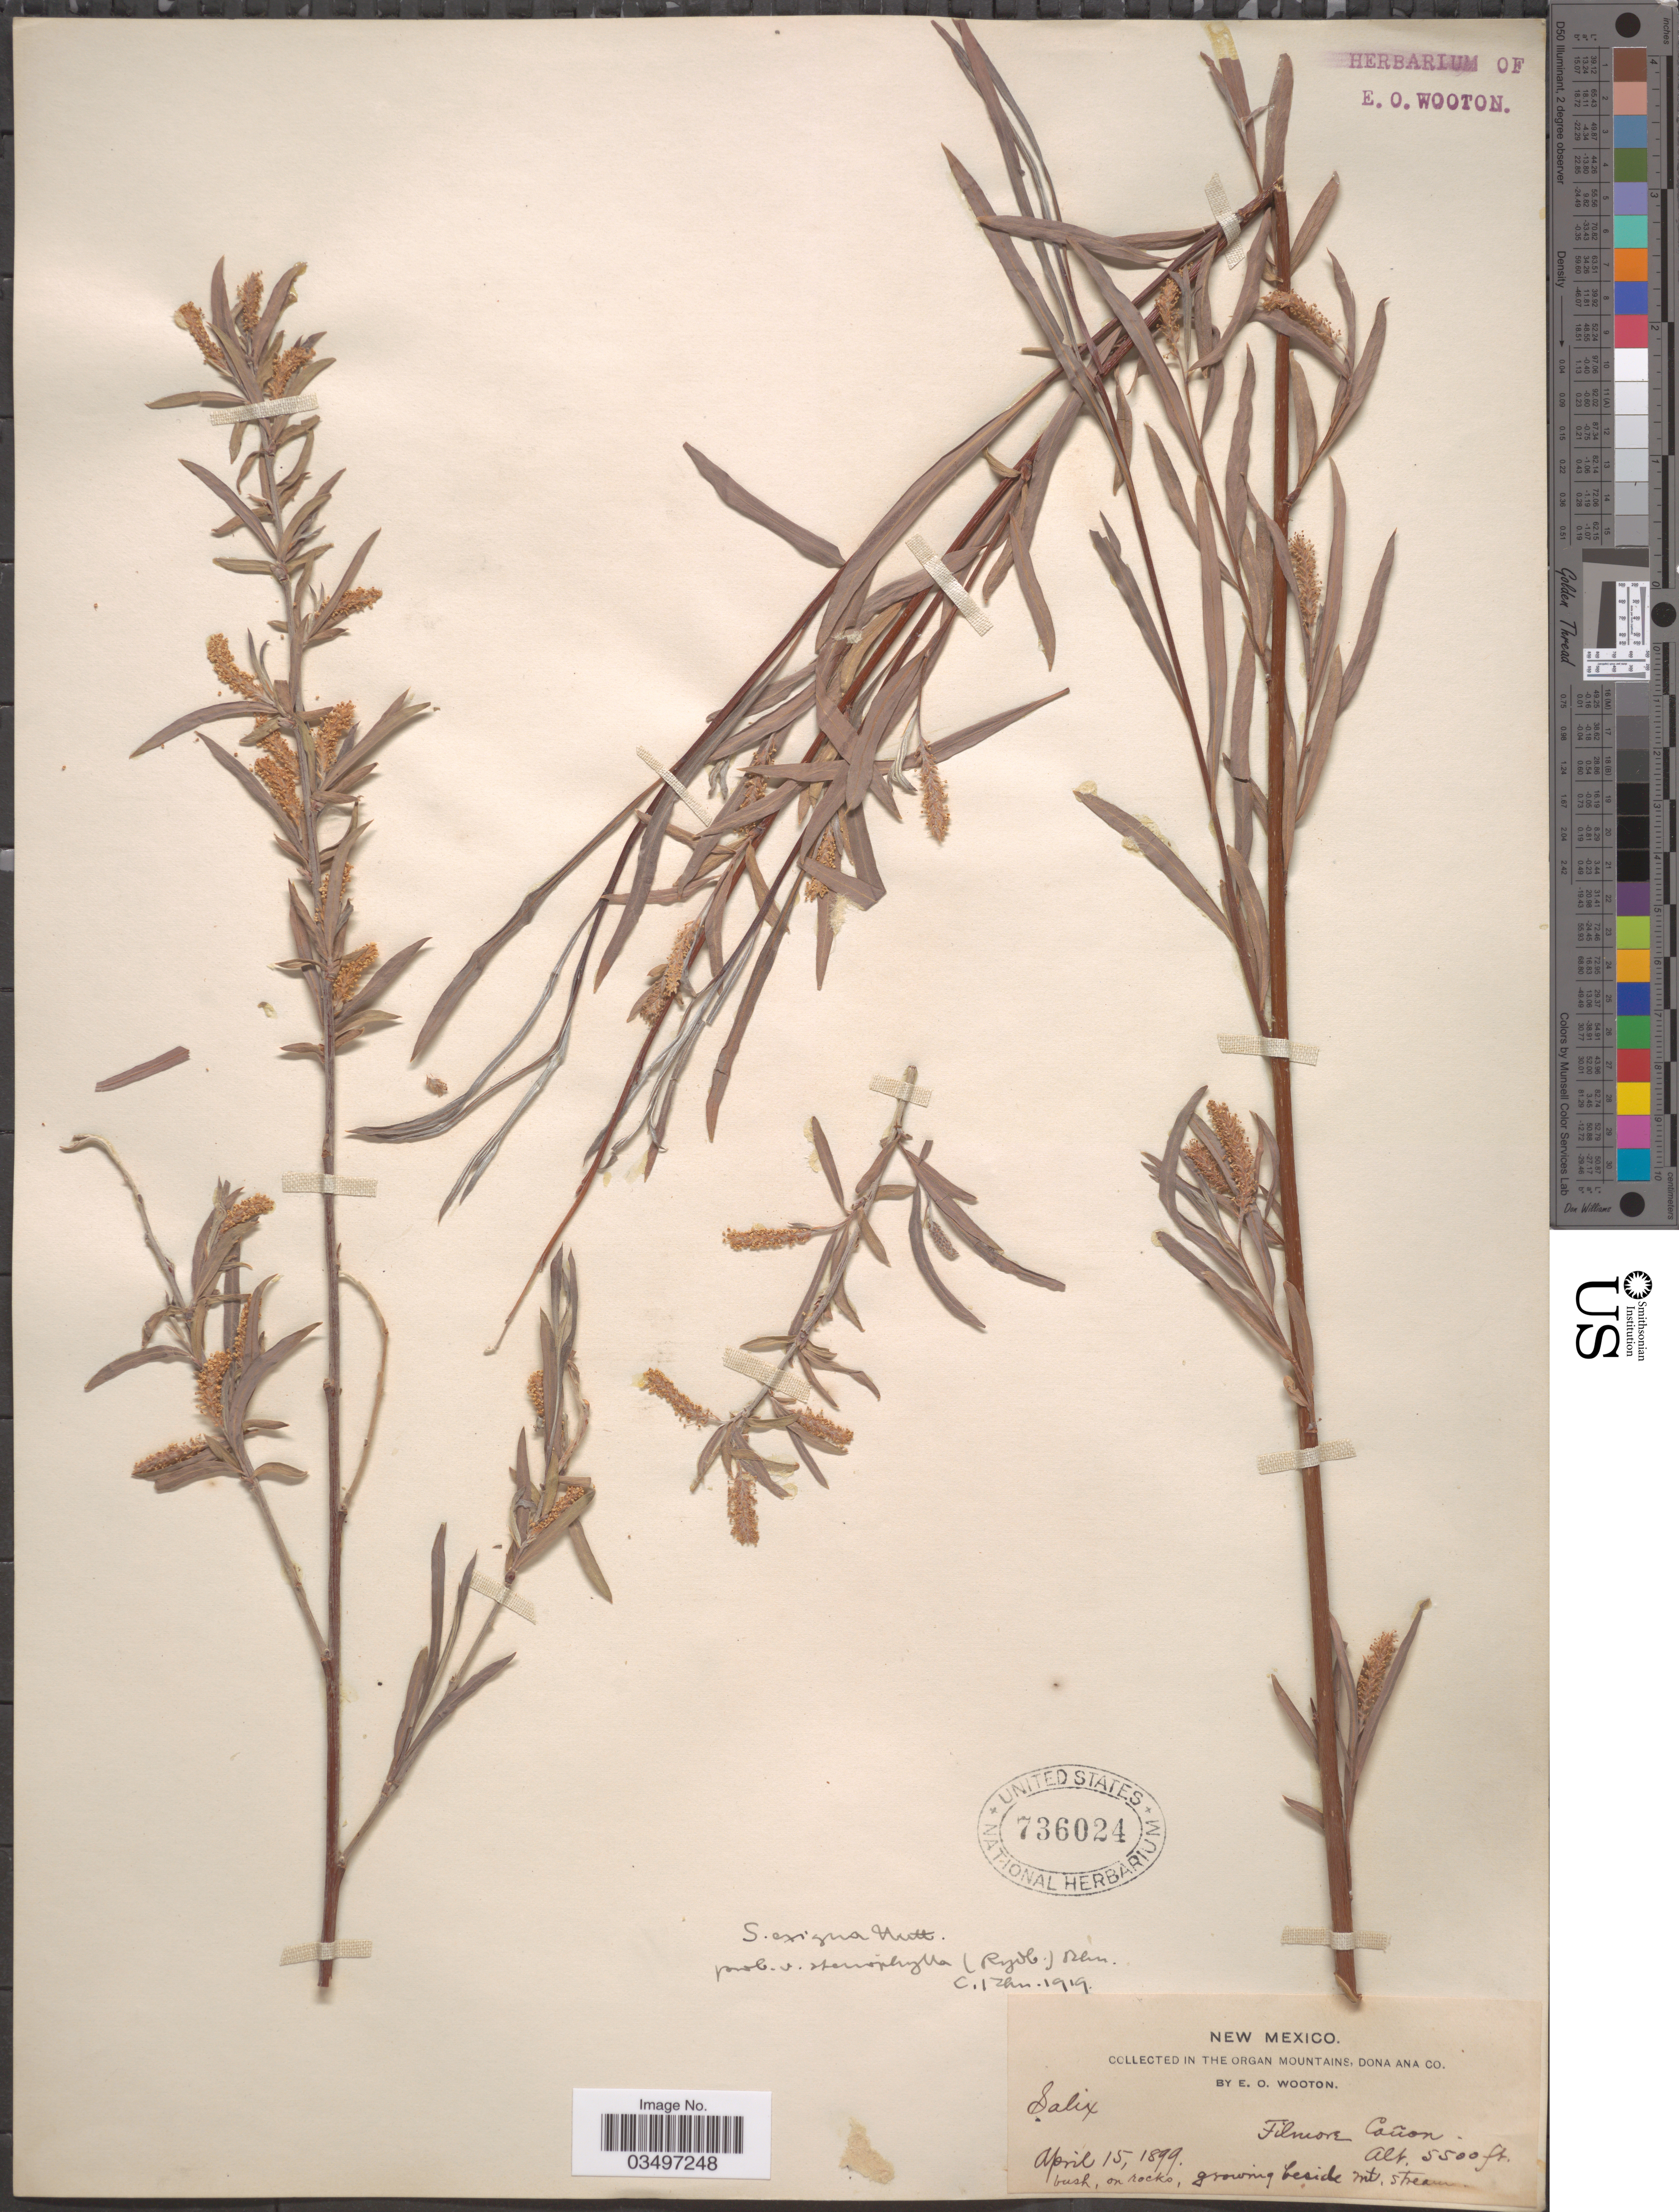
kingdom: Plantae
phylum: Tracheophyta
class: Magnoliopsida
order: Malpighiales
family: Salicaceae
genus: Salix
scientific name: Salix exigua var. stenophylla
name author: (Rydb.) C.K. Schneid.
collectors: E. O. Wooton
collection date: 1899-04-15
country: United States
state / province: New Mexico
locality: In The Organ Mountains, Dona Ana Co. Filmore Cañon.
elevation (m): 1676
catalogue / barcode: US 736024